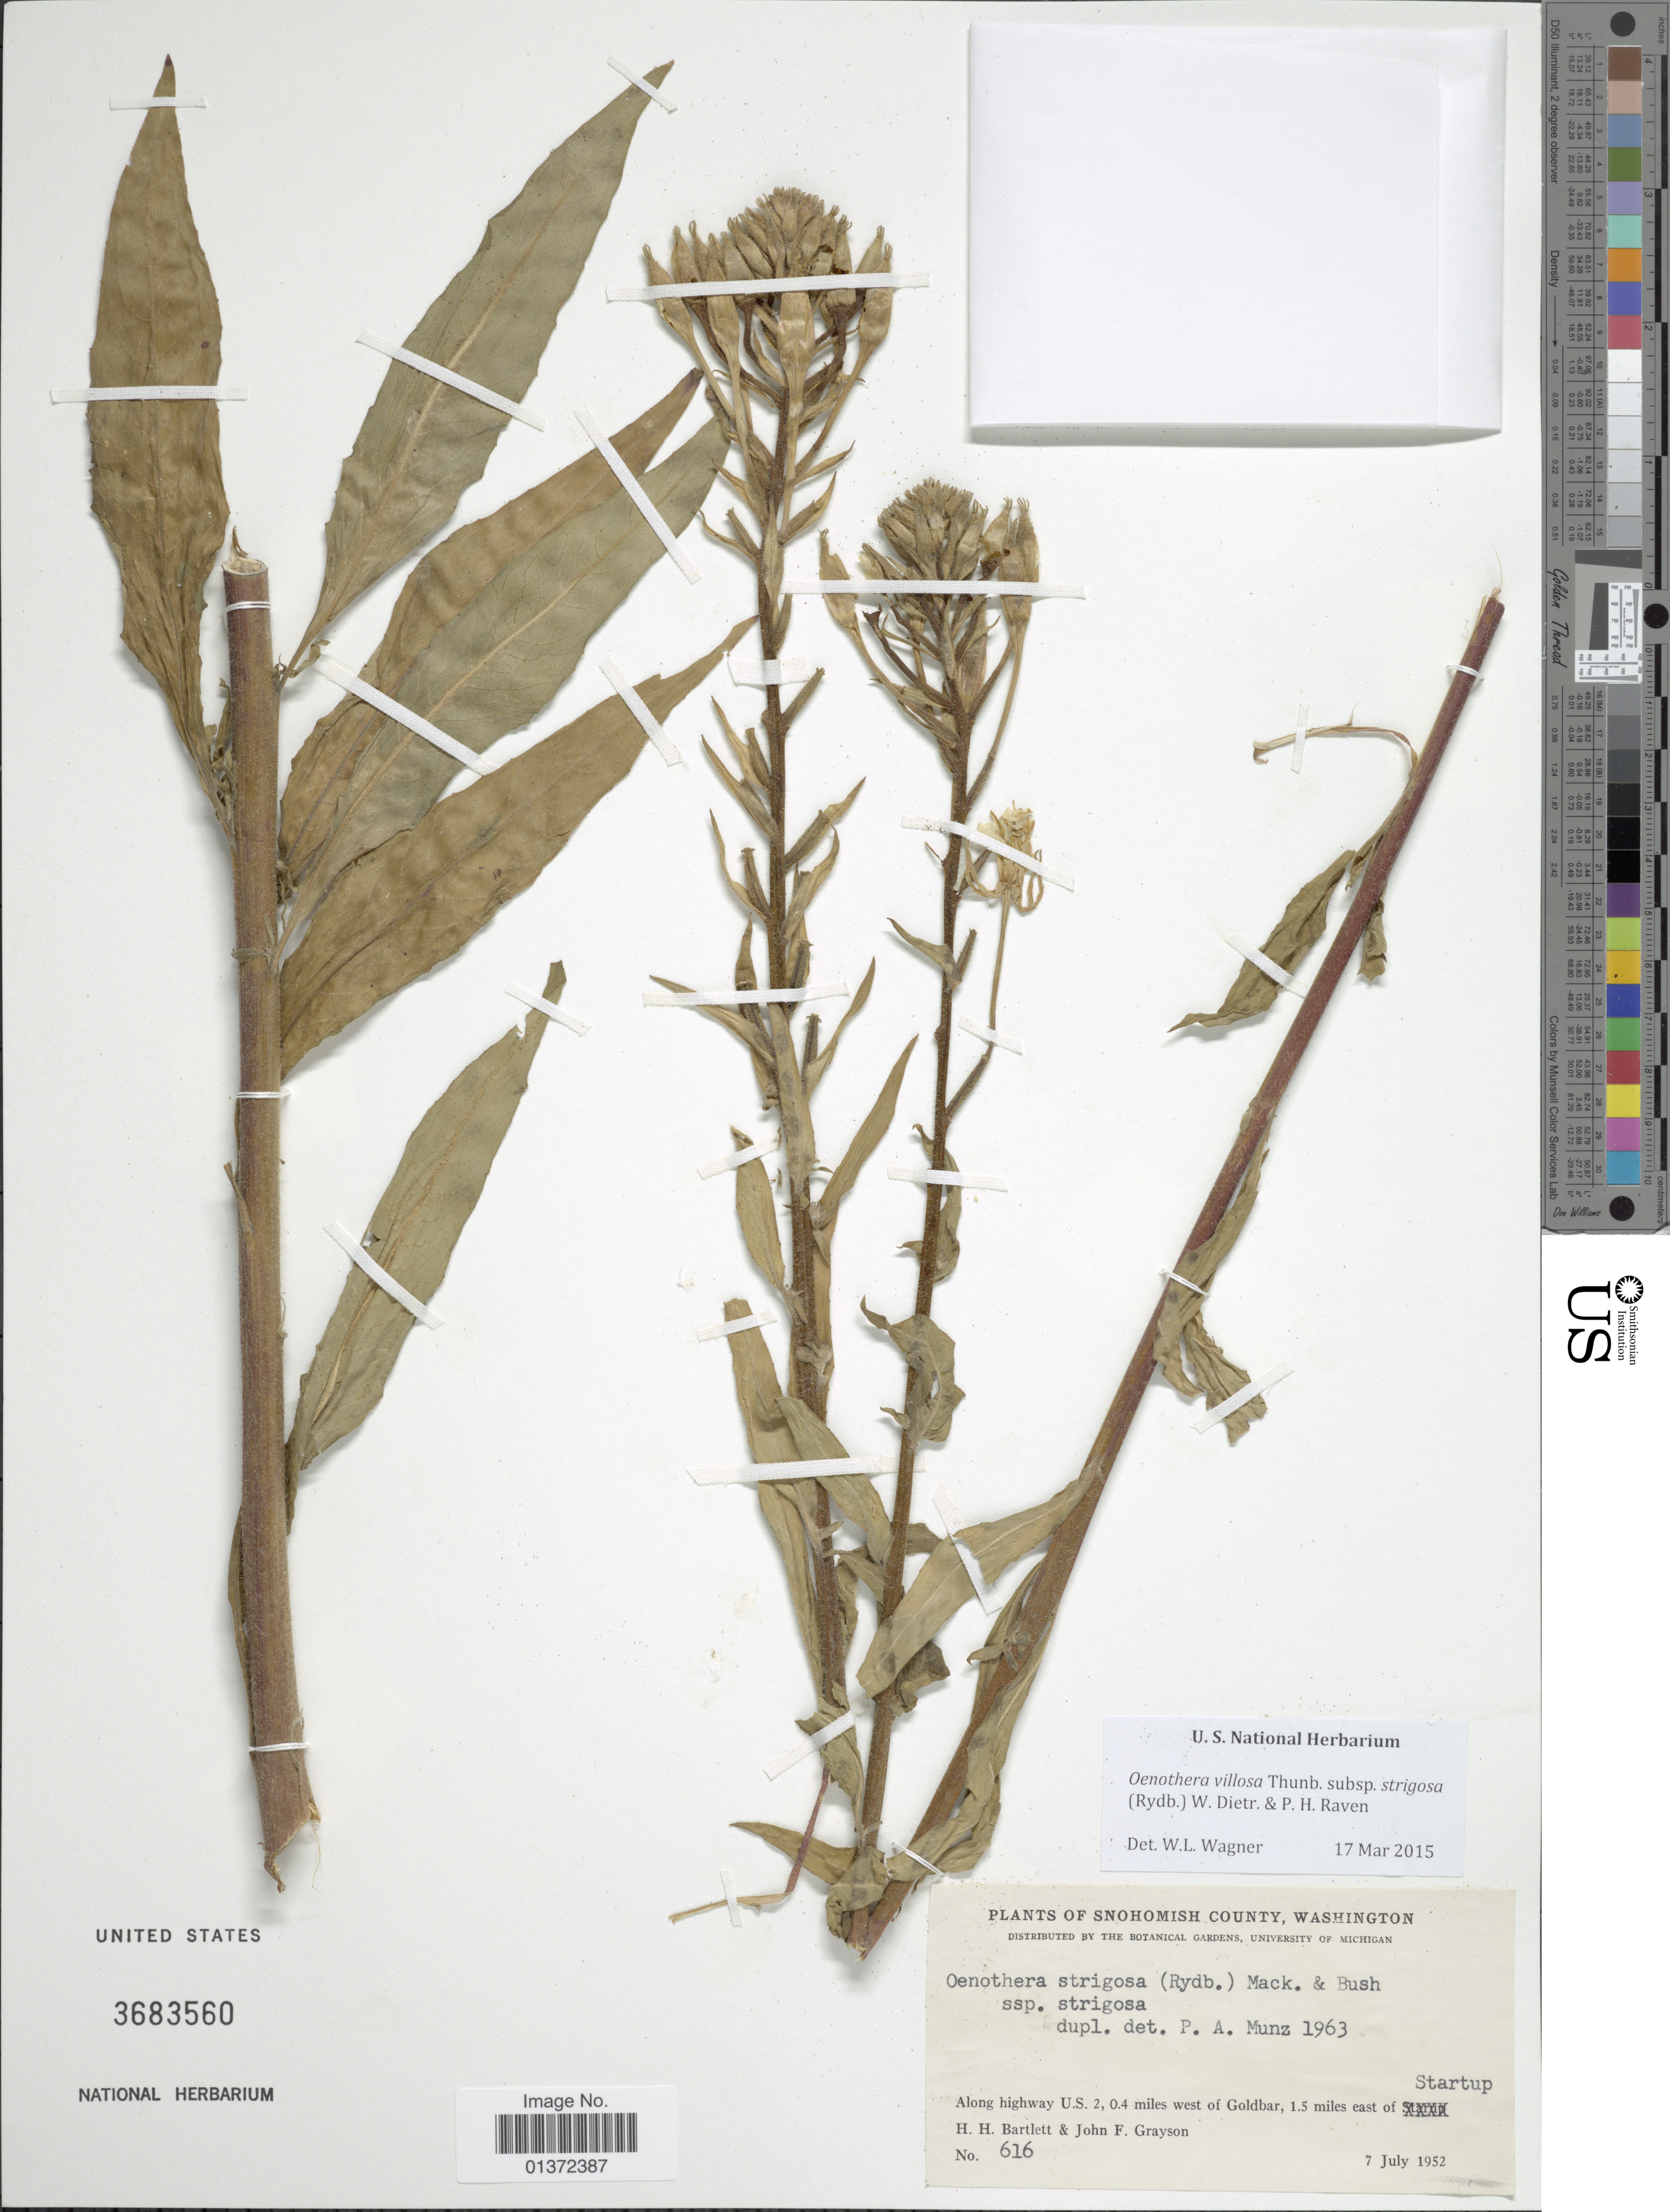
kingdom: Plantae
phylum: Tracheophyta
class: Magnoliopsida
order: Myrtales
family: Onagraceae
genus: Oenothera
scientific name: Oenothera villosa subsp. strigosa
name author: (Rydb.) W. Dietr. & P.H. Raven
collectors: H. H. Bartlett & J. Grayson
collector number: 616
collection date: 1952-07-07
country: United States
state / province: Washington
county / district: Snohomish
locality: Snohomish County, along highway U.S. 2, 0.4 miles west of Goldbar, 1.5 miles east of Startup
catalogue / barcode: US 3683560